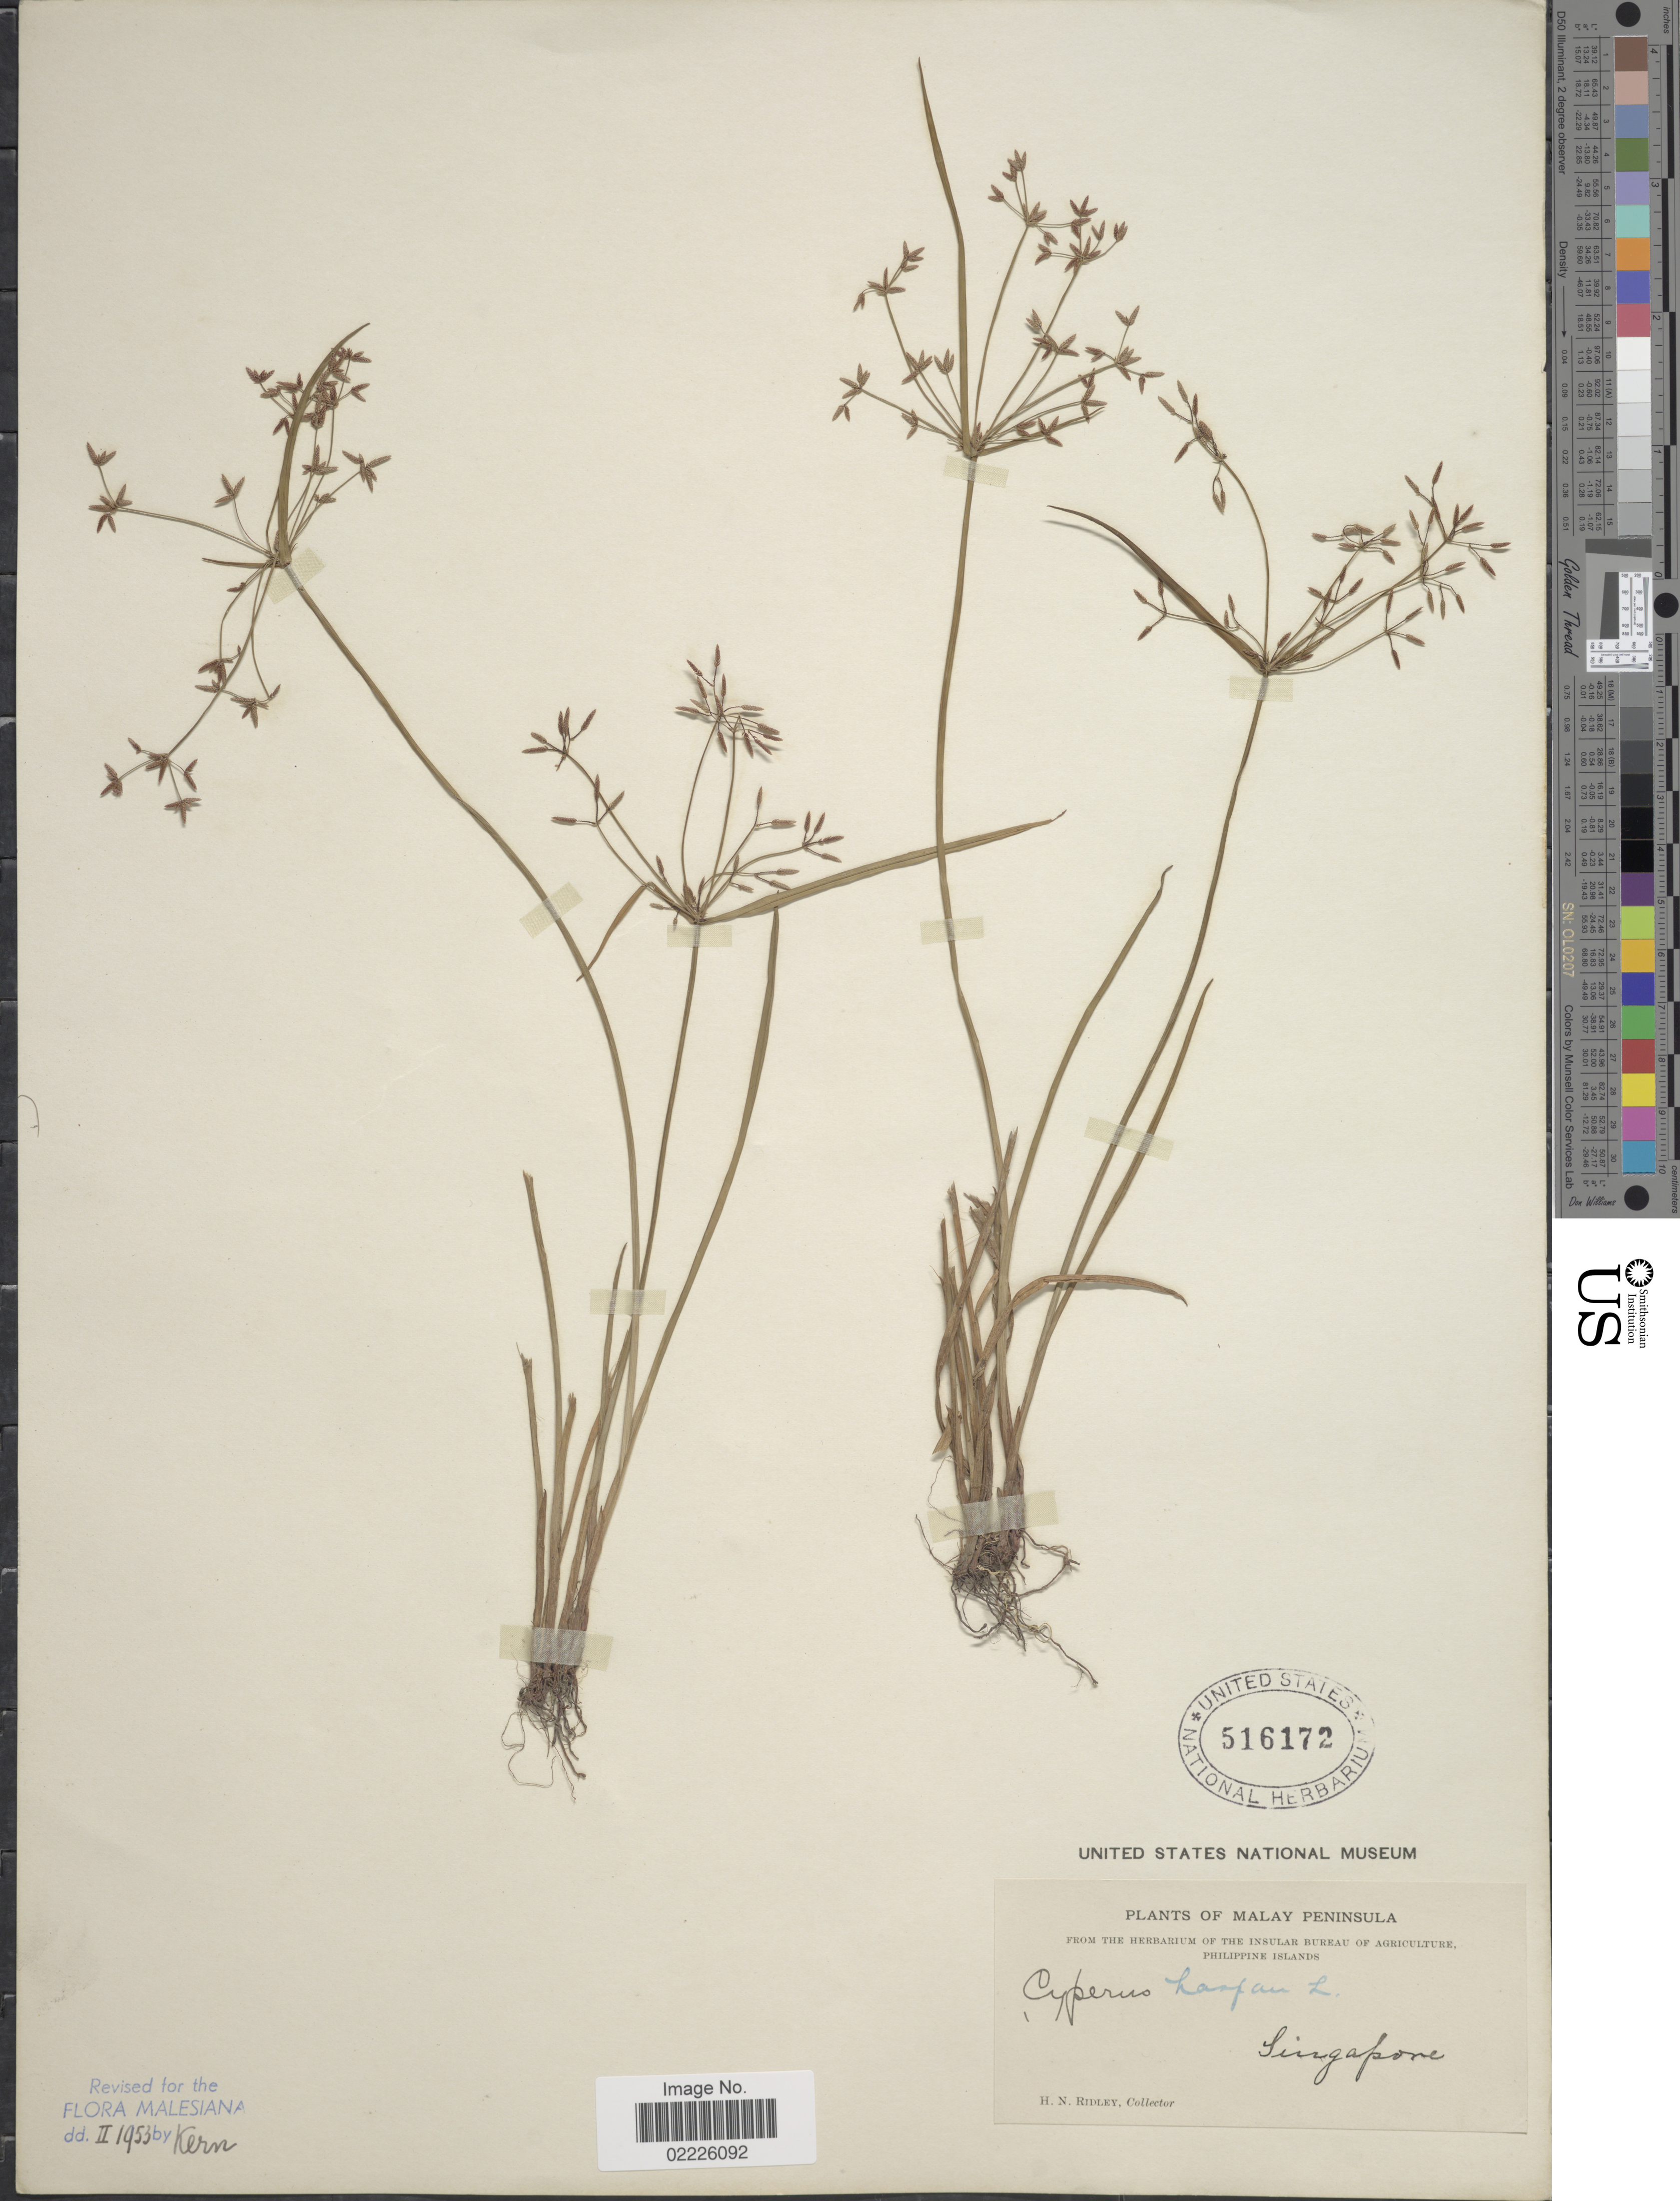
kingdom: Plantae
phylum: Tracheophyta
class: Liliopsida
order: Poales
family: Cyperaceae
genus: Cyperus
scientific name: Cyperus haspan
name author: L.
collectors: H. N. Ridley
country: Singapore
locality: Malay Peninsula, Singapore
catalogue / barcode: US 516172